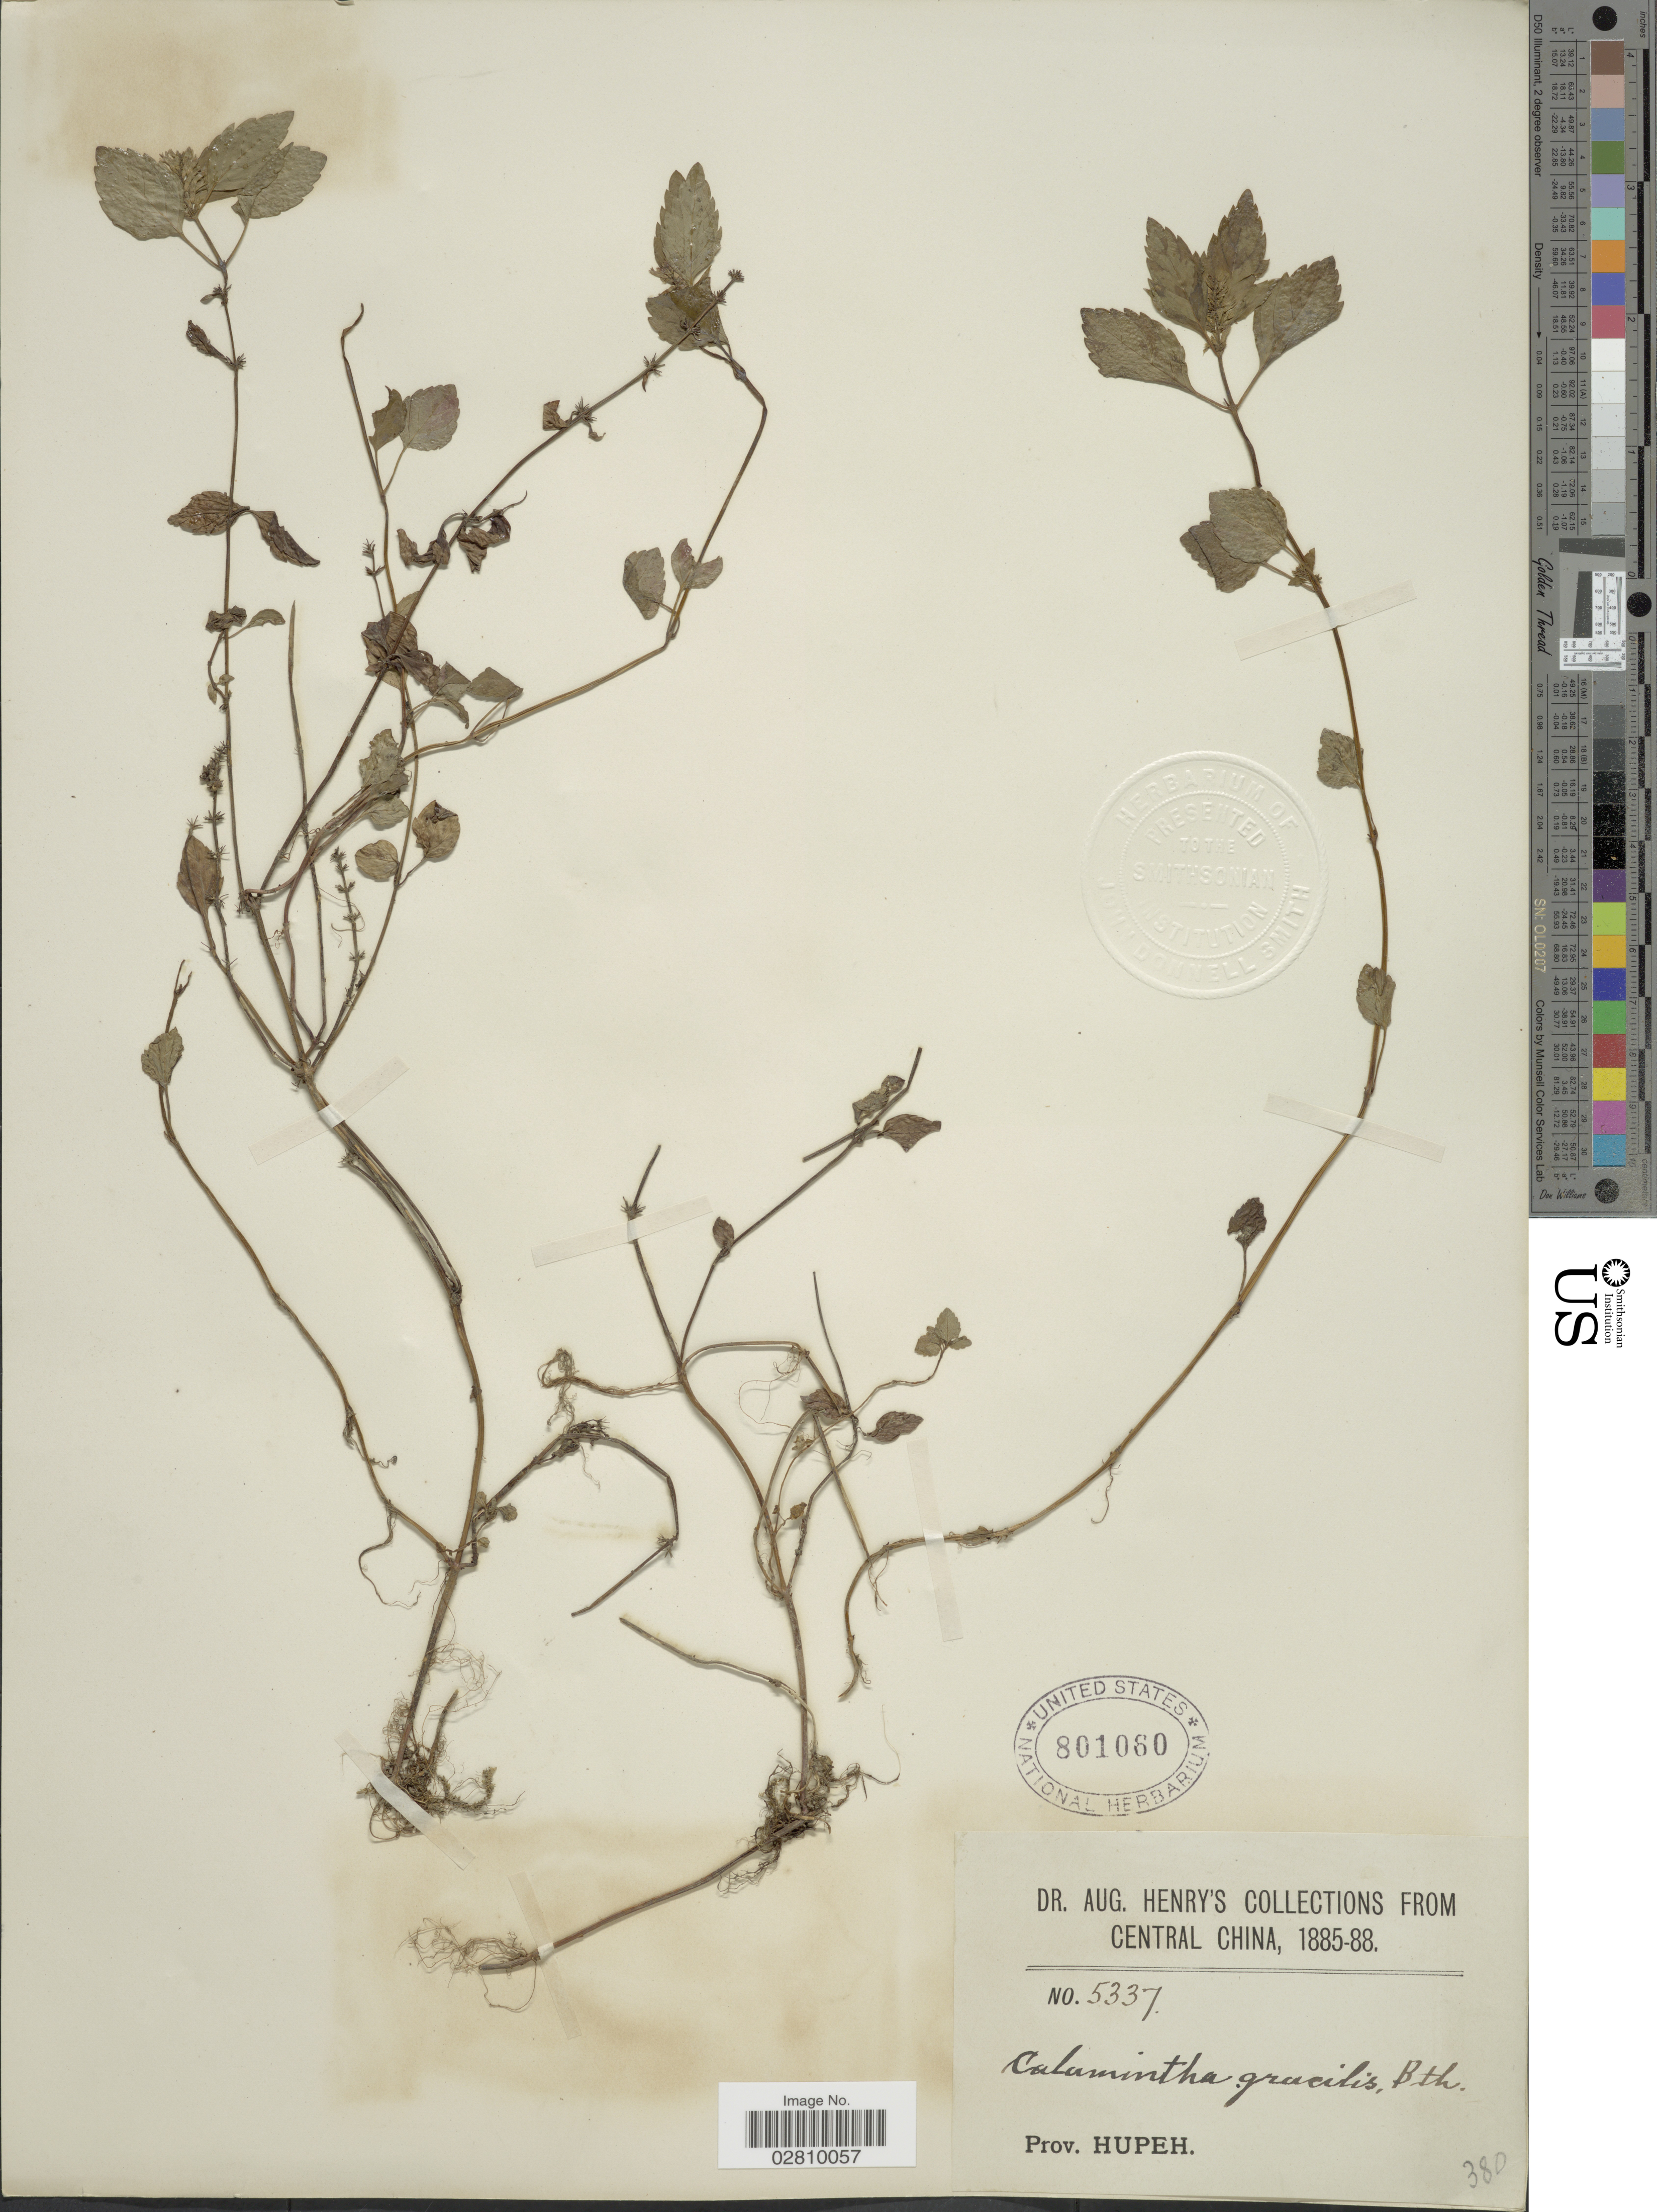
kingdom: Plantae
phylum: Tracheophyta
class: Magnoliopsida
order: Lamiales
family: Lamiaceae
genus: Calamintha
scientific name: Calamintha confinis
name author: Hance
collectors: A. Henry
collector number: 5337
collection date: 1885/1888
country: China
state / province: Hubei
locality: Central China, Prov. Hupeh.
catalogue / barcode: US 801060